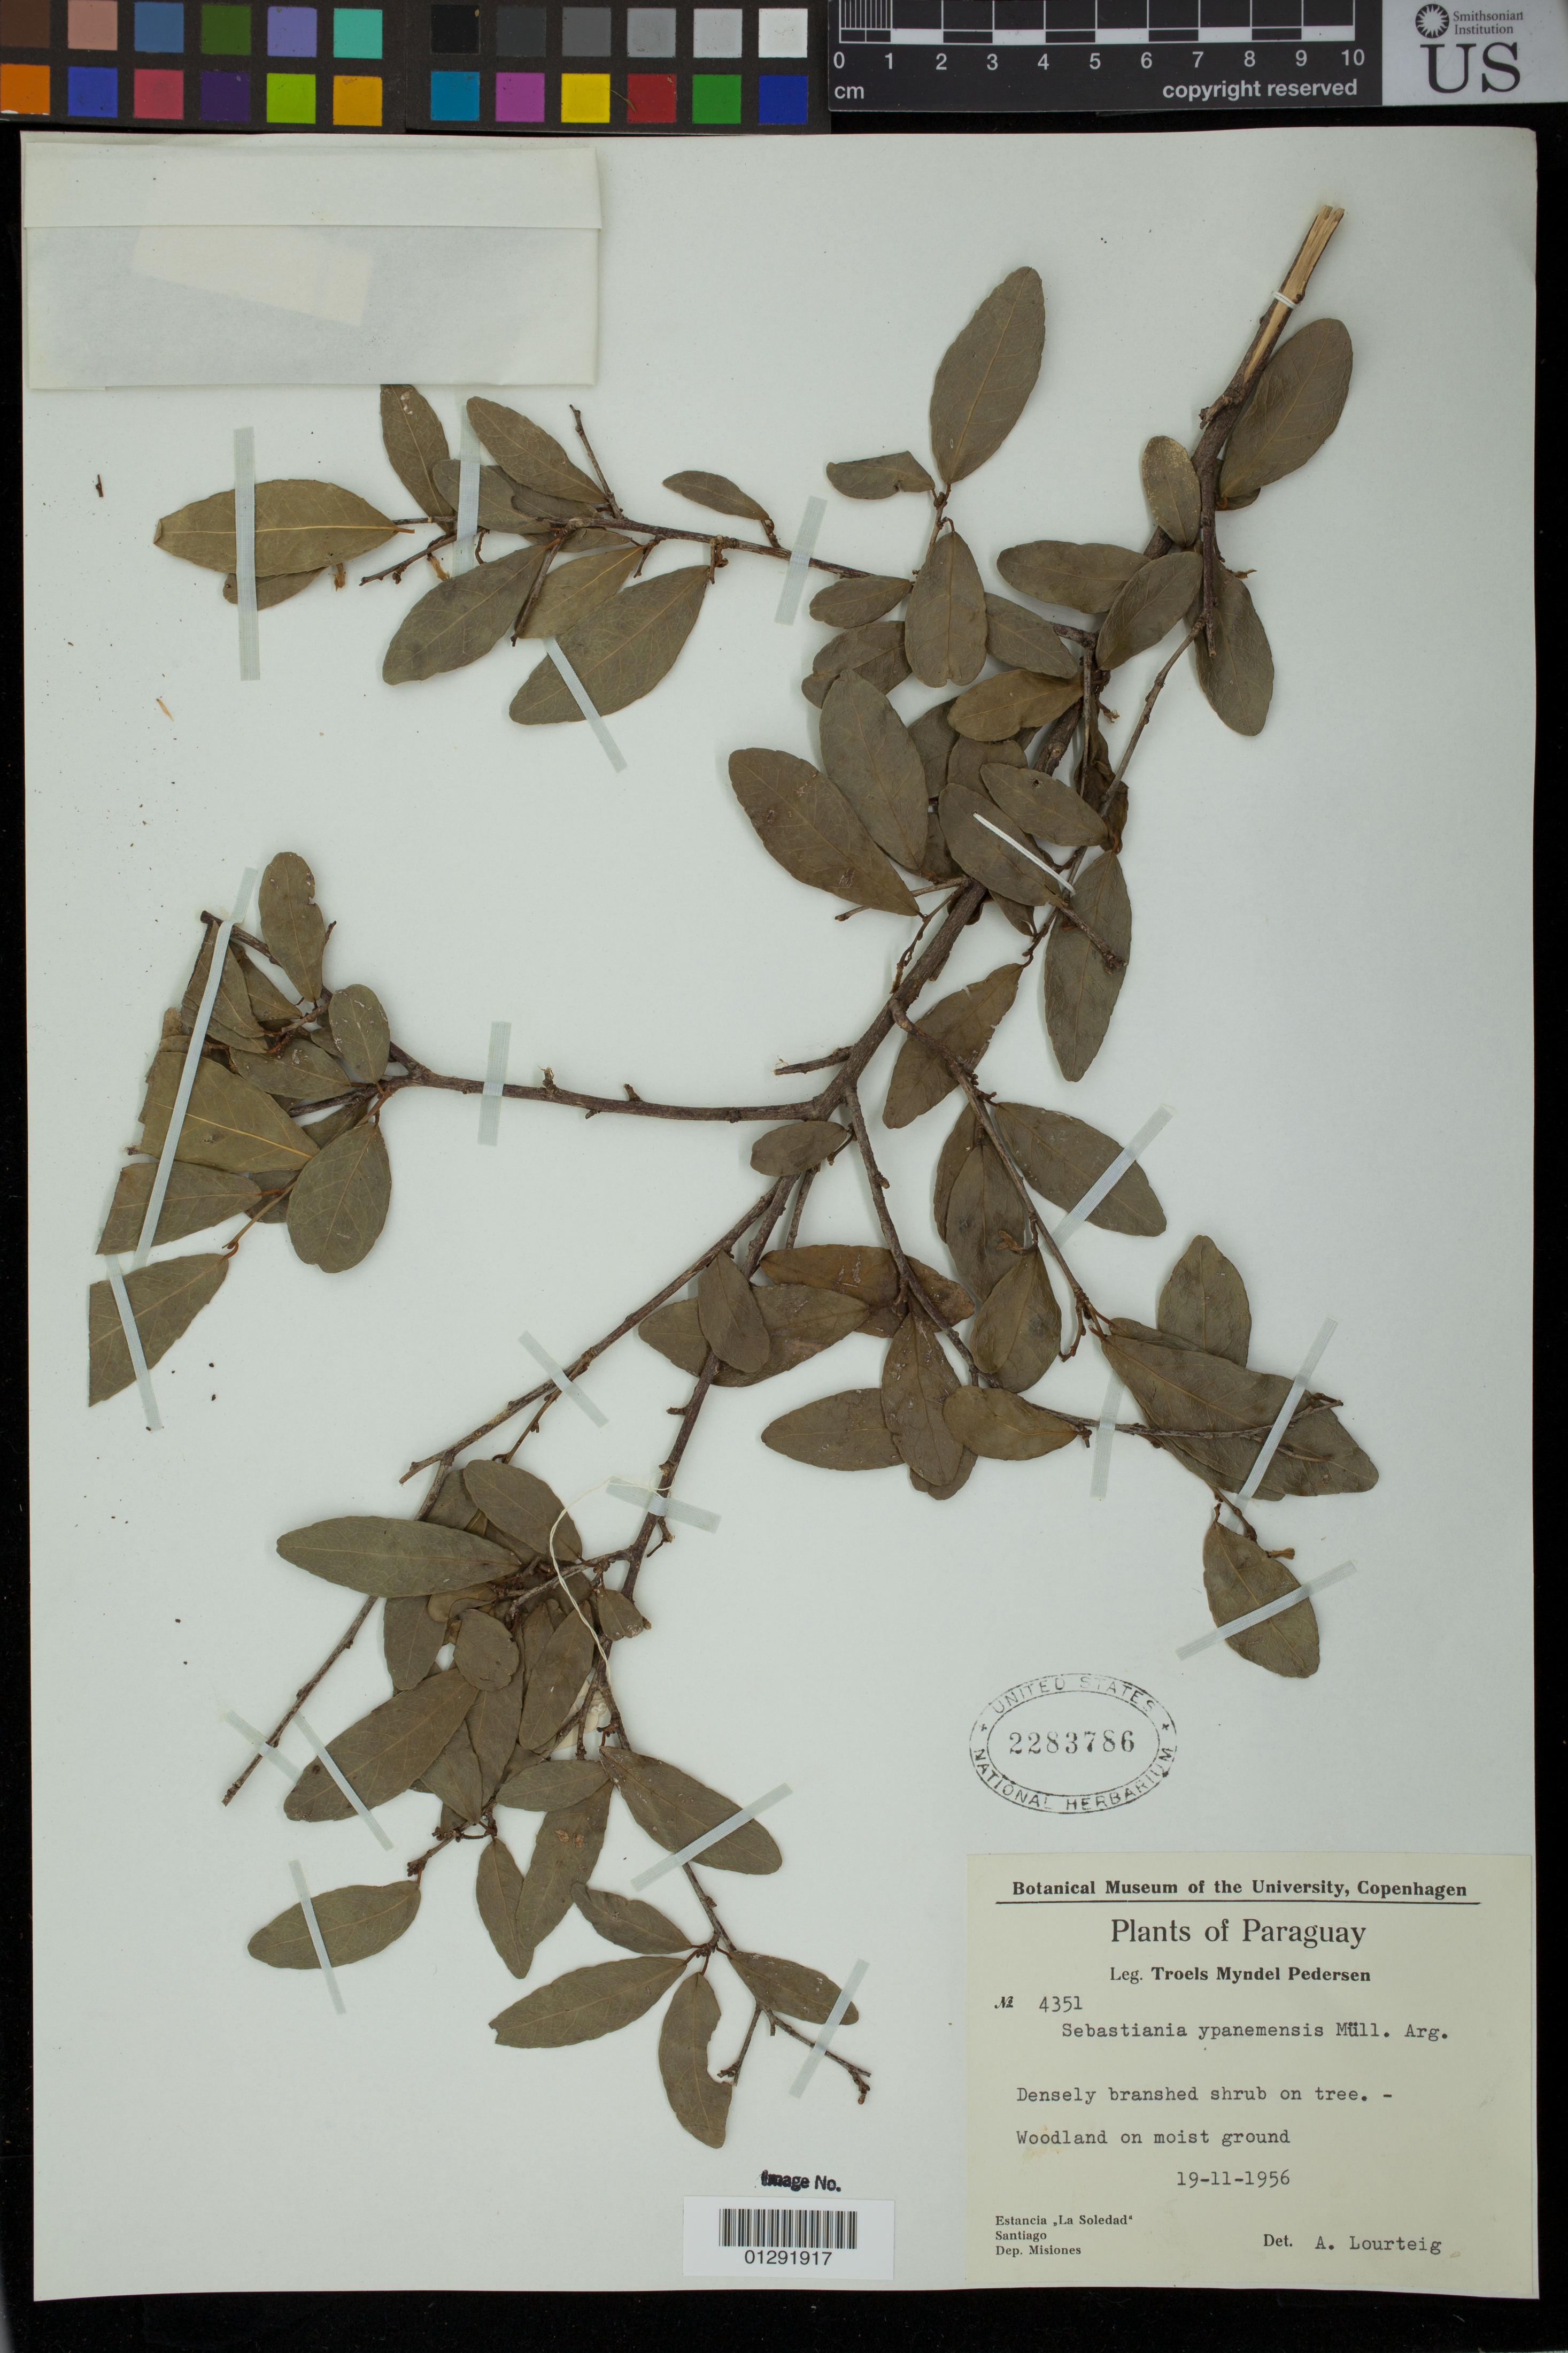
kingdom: Plantae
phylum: Tracheophyta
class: Magnoliopsida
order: Malpighiales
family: Euphorbiaceae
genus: Sebastiania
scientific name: Sebastiania ypanamensis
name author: (Müll. Arg.) Müll. Arg.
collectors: T. M. Pedersen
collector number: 4351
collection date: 1956-11-19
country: Paraguay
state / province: Misiones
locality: Estancia "La Soledad", Santiago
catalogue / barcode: US 2283786